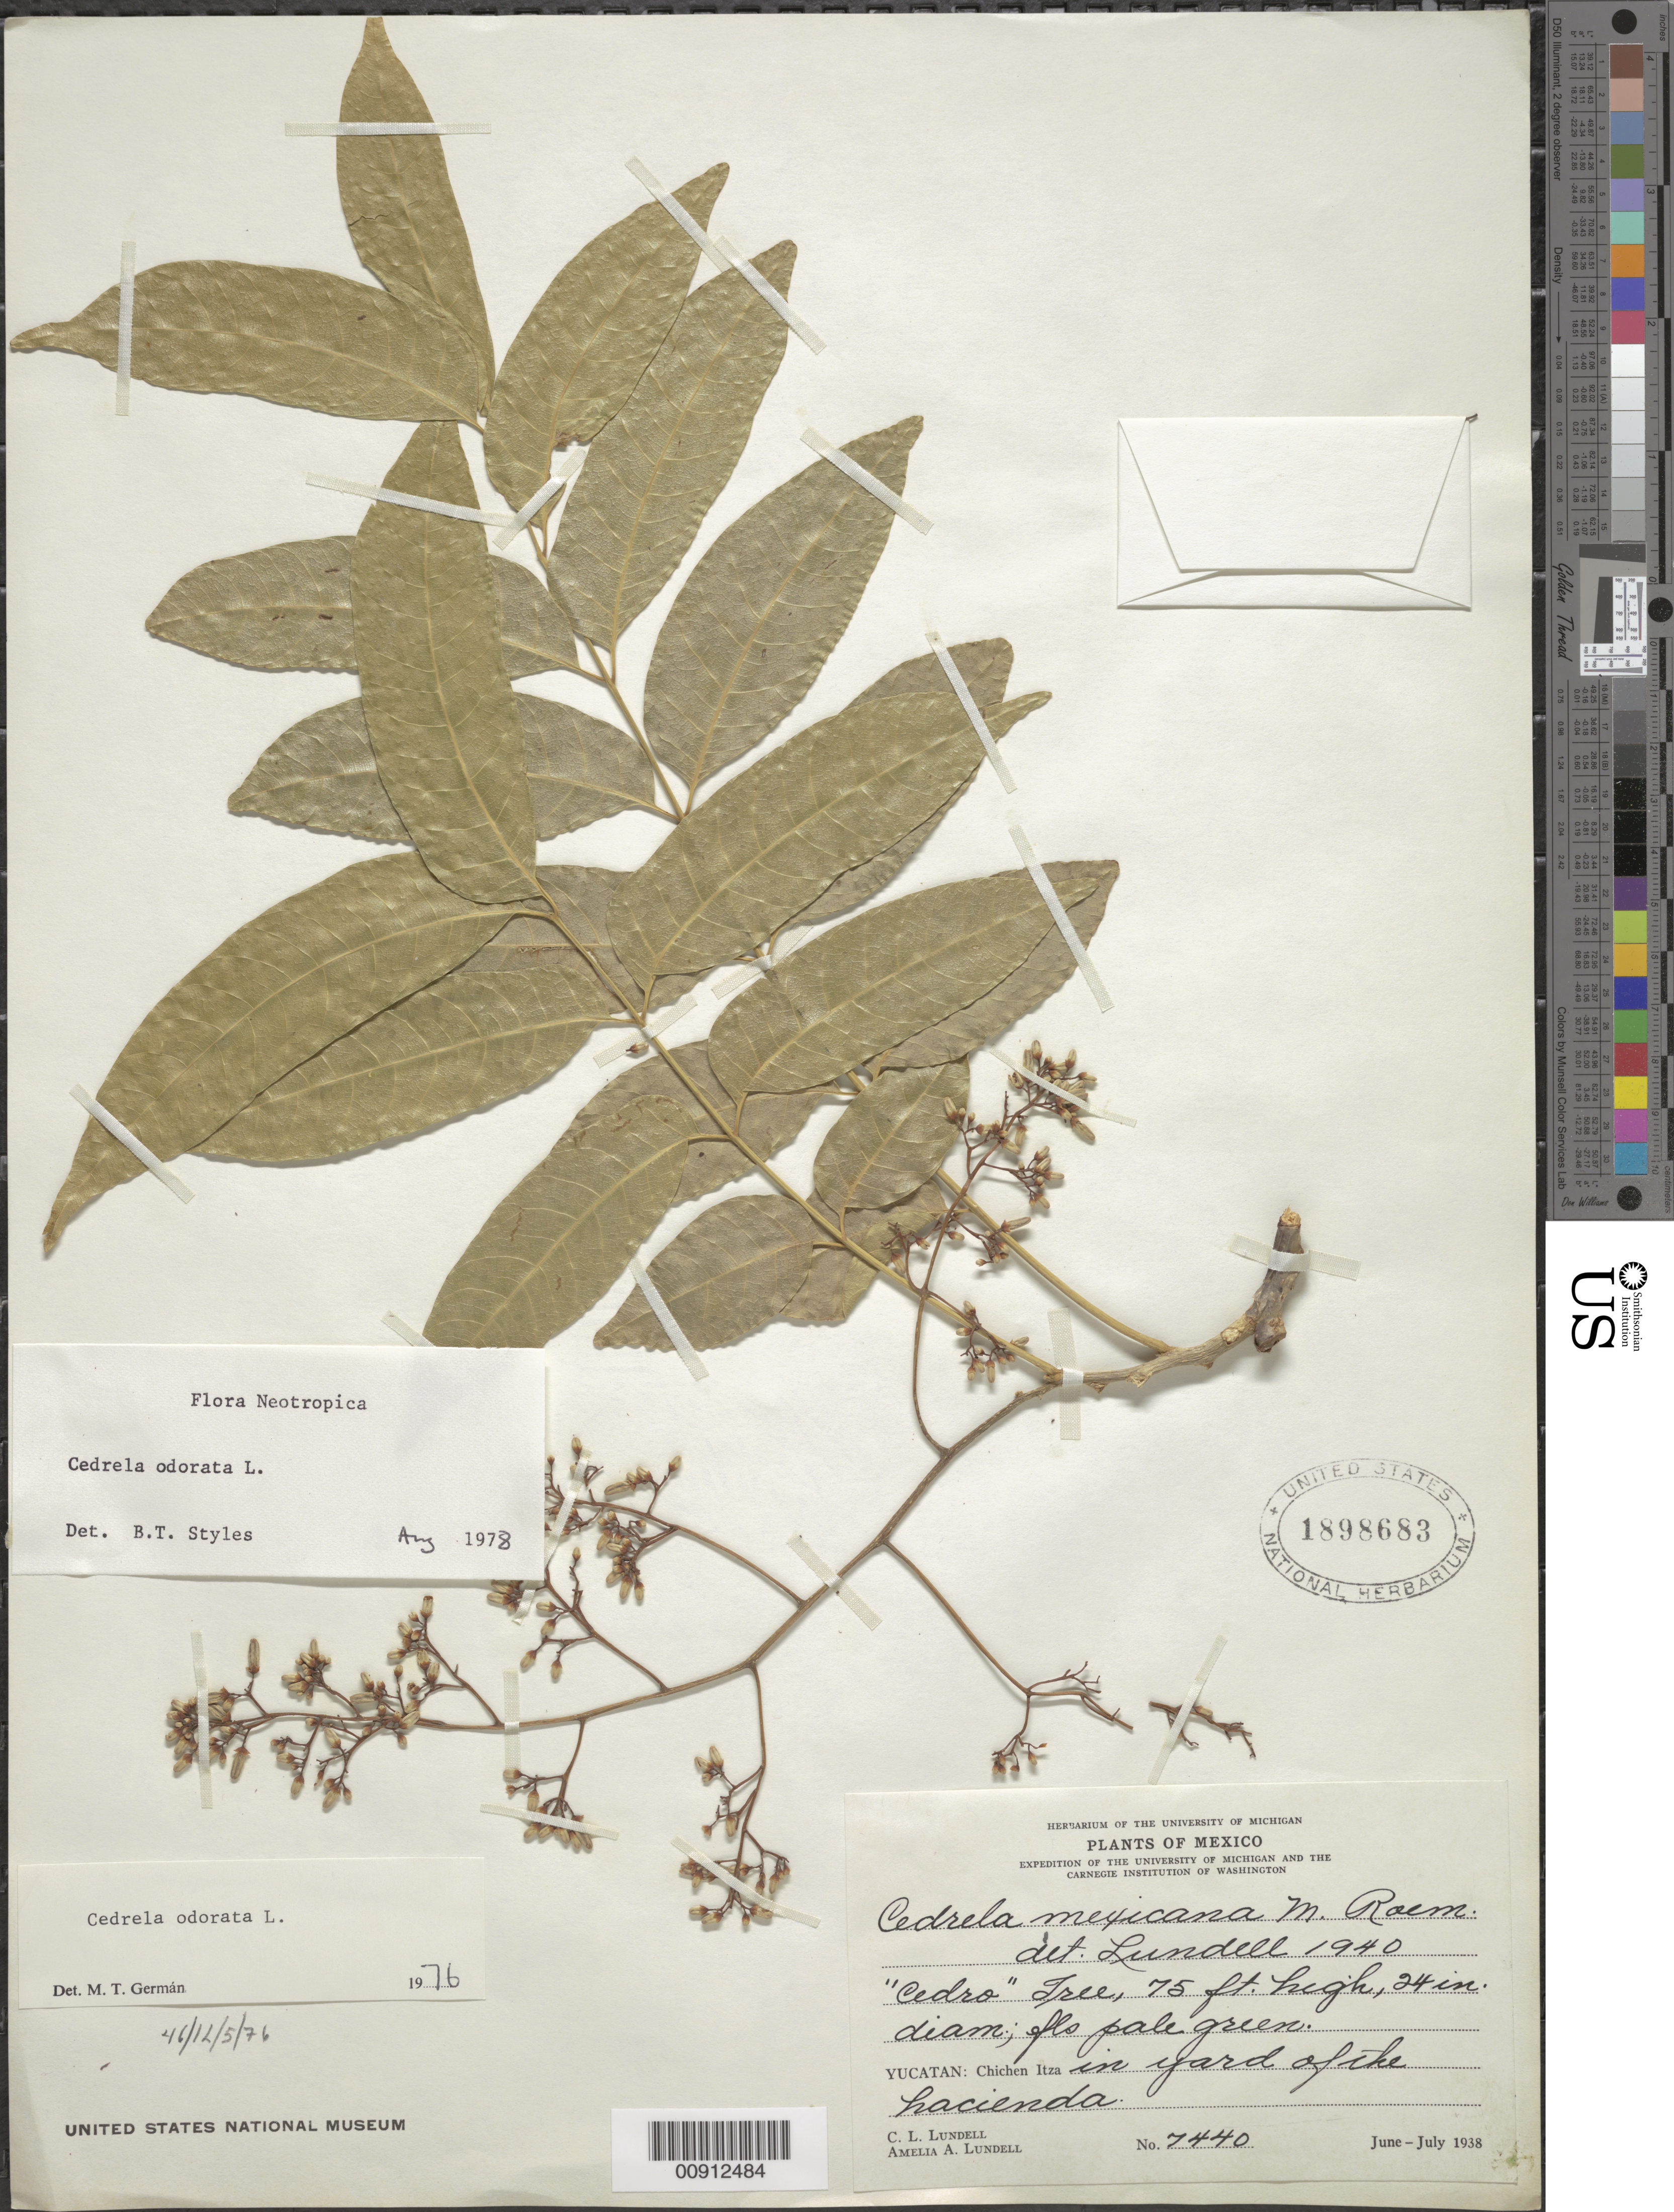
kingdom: Plantae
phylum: Tracheophyta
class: Magnoliopsida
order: Sapindales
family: Meliaceae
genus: Cedrela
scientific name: Cedrela odorata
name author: L.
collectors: C. L. Lundell & A. A. Lundell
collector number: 7440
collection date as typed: Jun 1938 to -- Jul 1938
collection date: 1938-06/1938-07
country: Mexico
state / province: Yucatán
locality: Yucatán: Chichen Itaza in yard of the Hacienda.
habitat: In yard.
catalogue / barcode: US 1898683